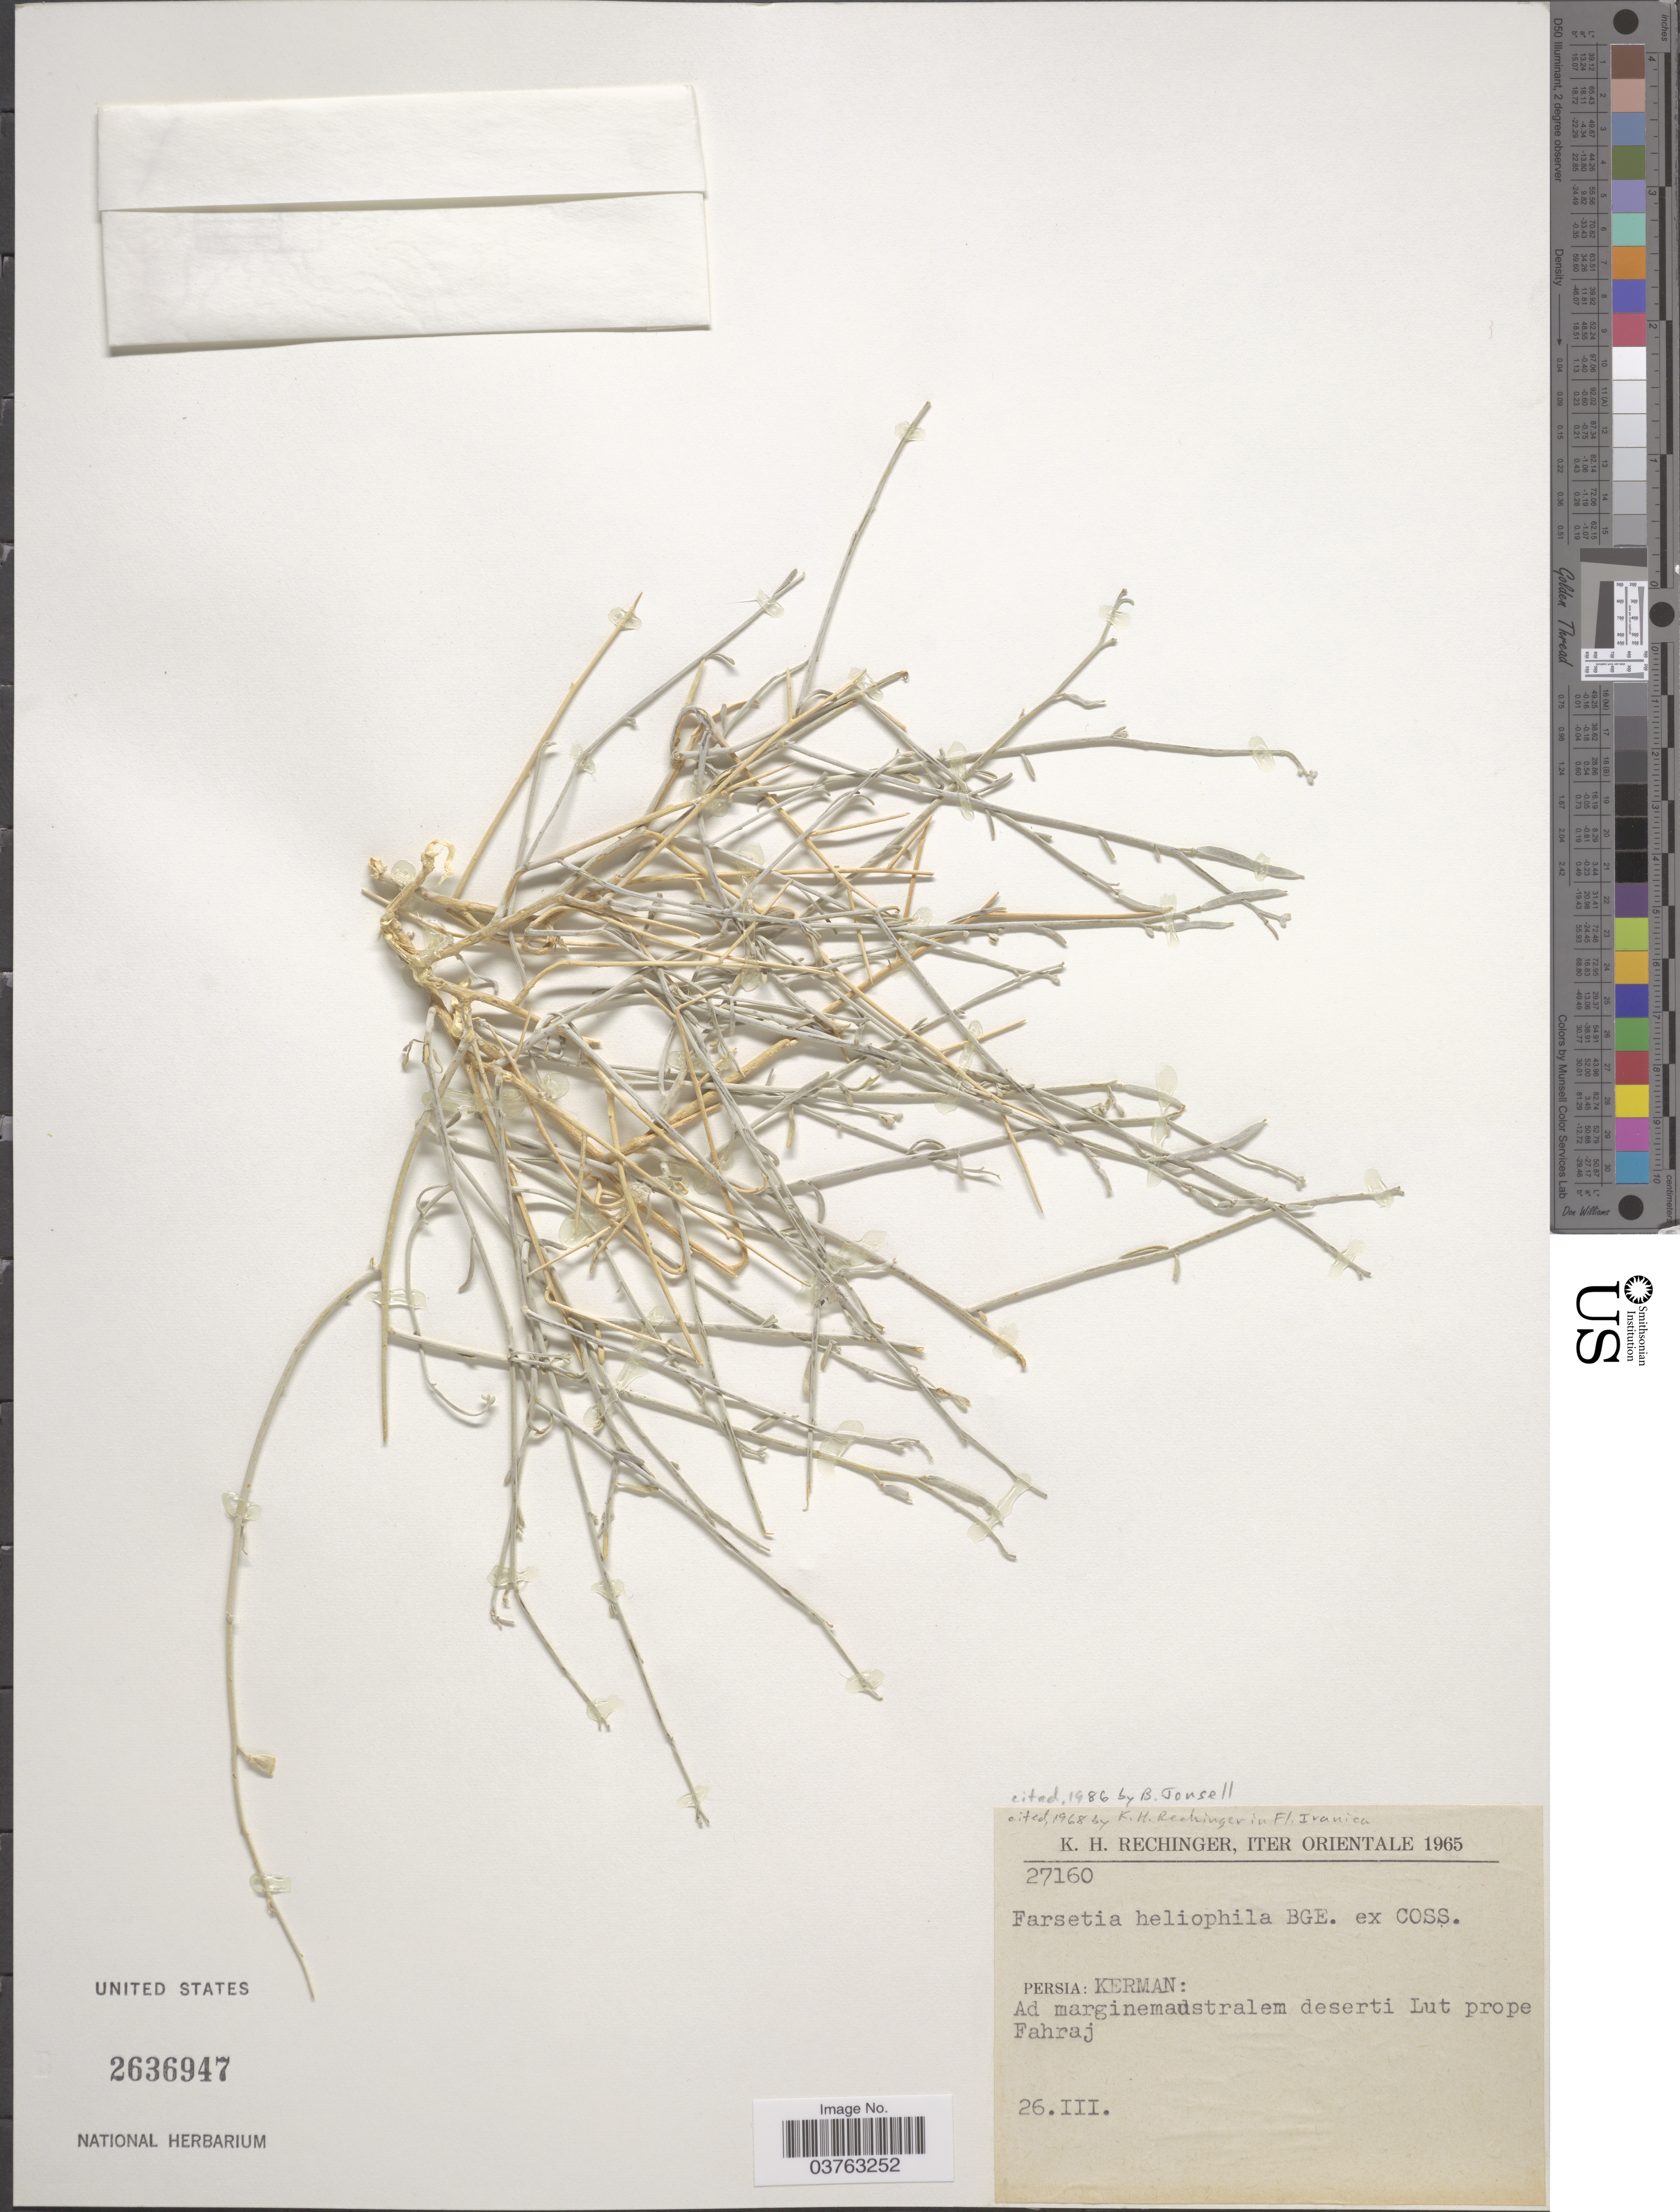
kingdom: Plantae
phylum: Tracheophyta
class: Magnoliopsida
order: Brassicales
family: Brassicaceae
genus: Farsetia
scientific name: Farsetia heliophila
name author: Bunge ex Coss.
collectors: K. H. Rechinger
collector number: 27160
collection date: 1965-03-26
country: Iran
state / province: Kerman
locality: Iter Orientale. Persia. Ad marginemaustralem [interpreted] deserti Lut prope Fahraj.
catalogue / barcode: US 2636947